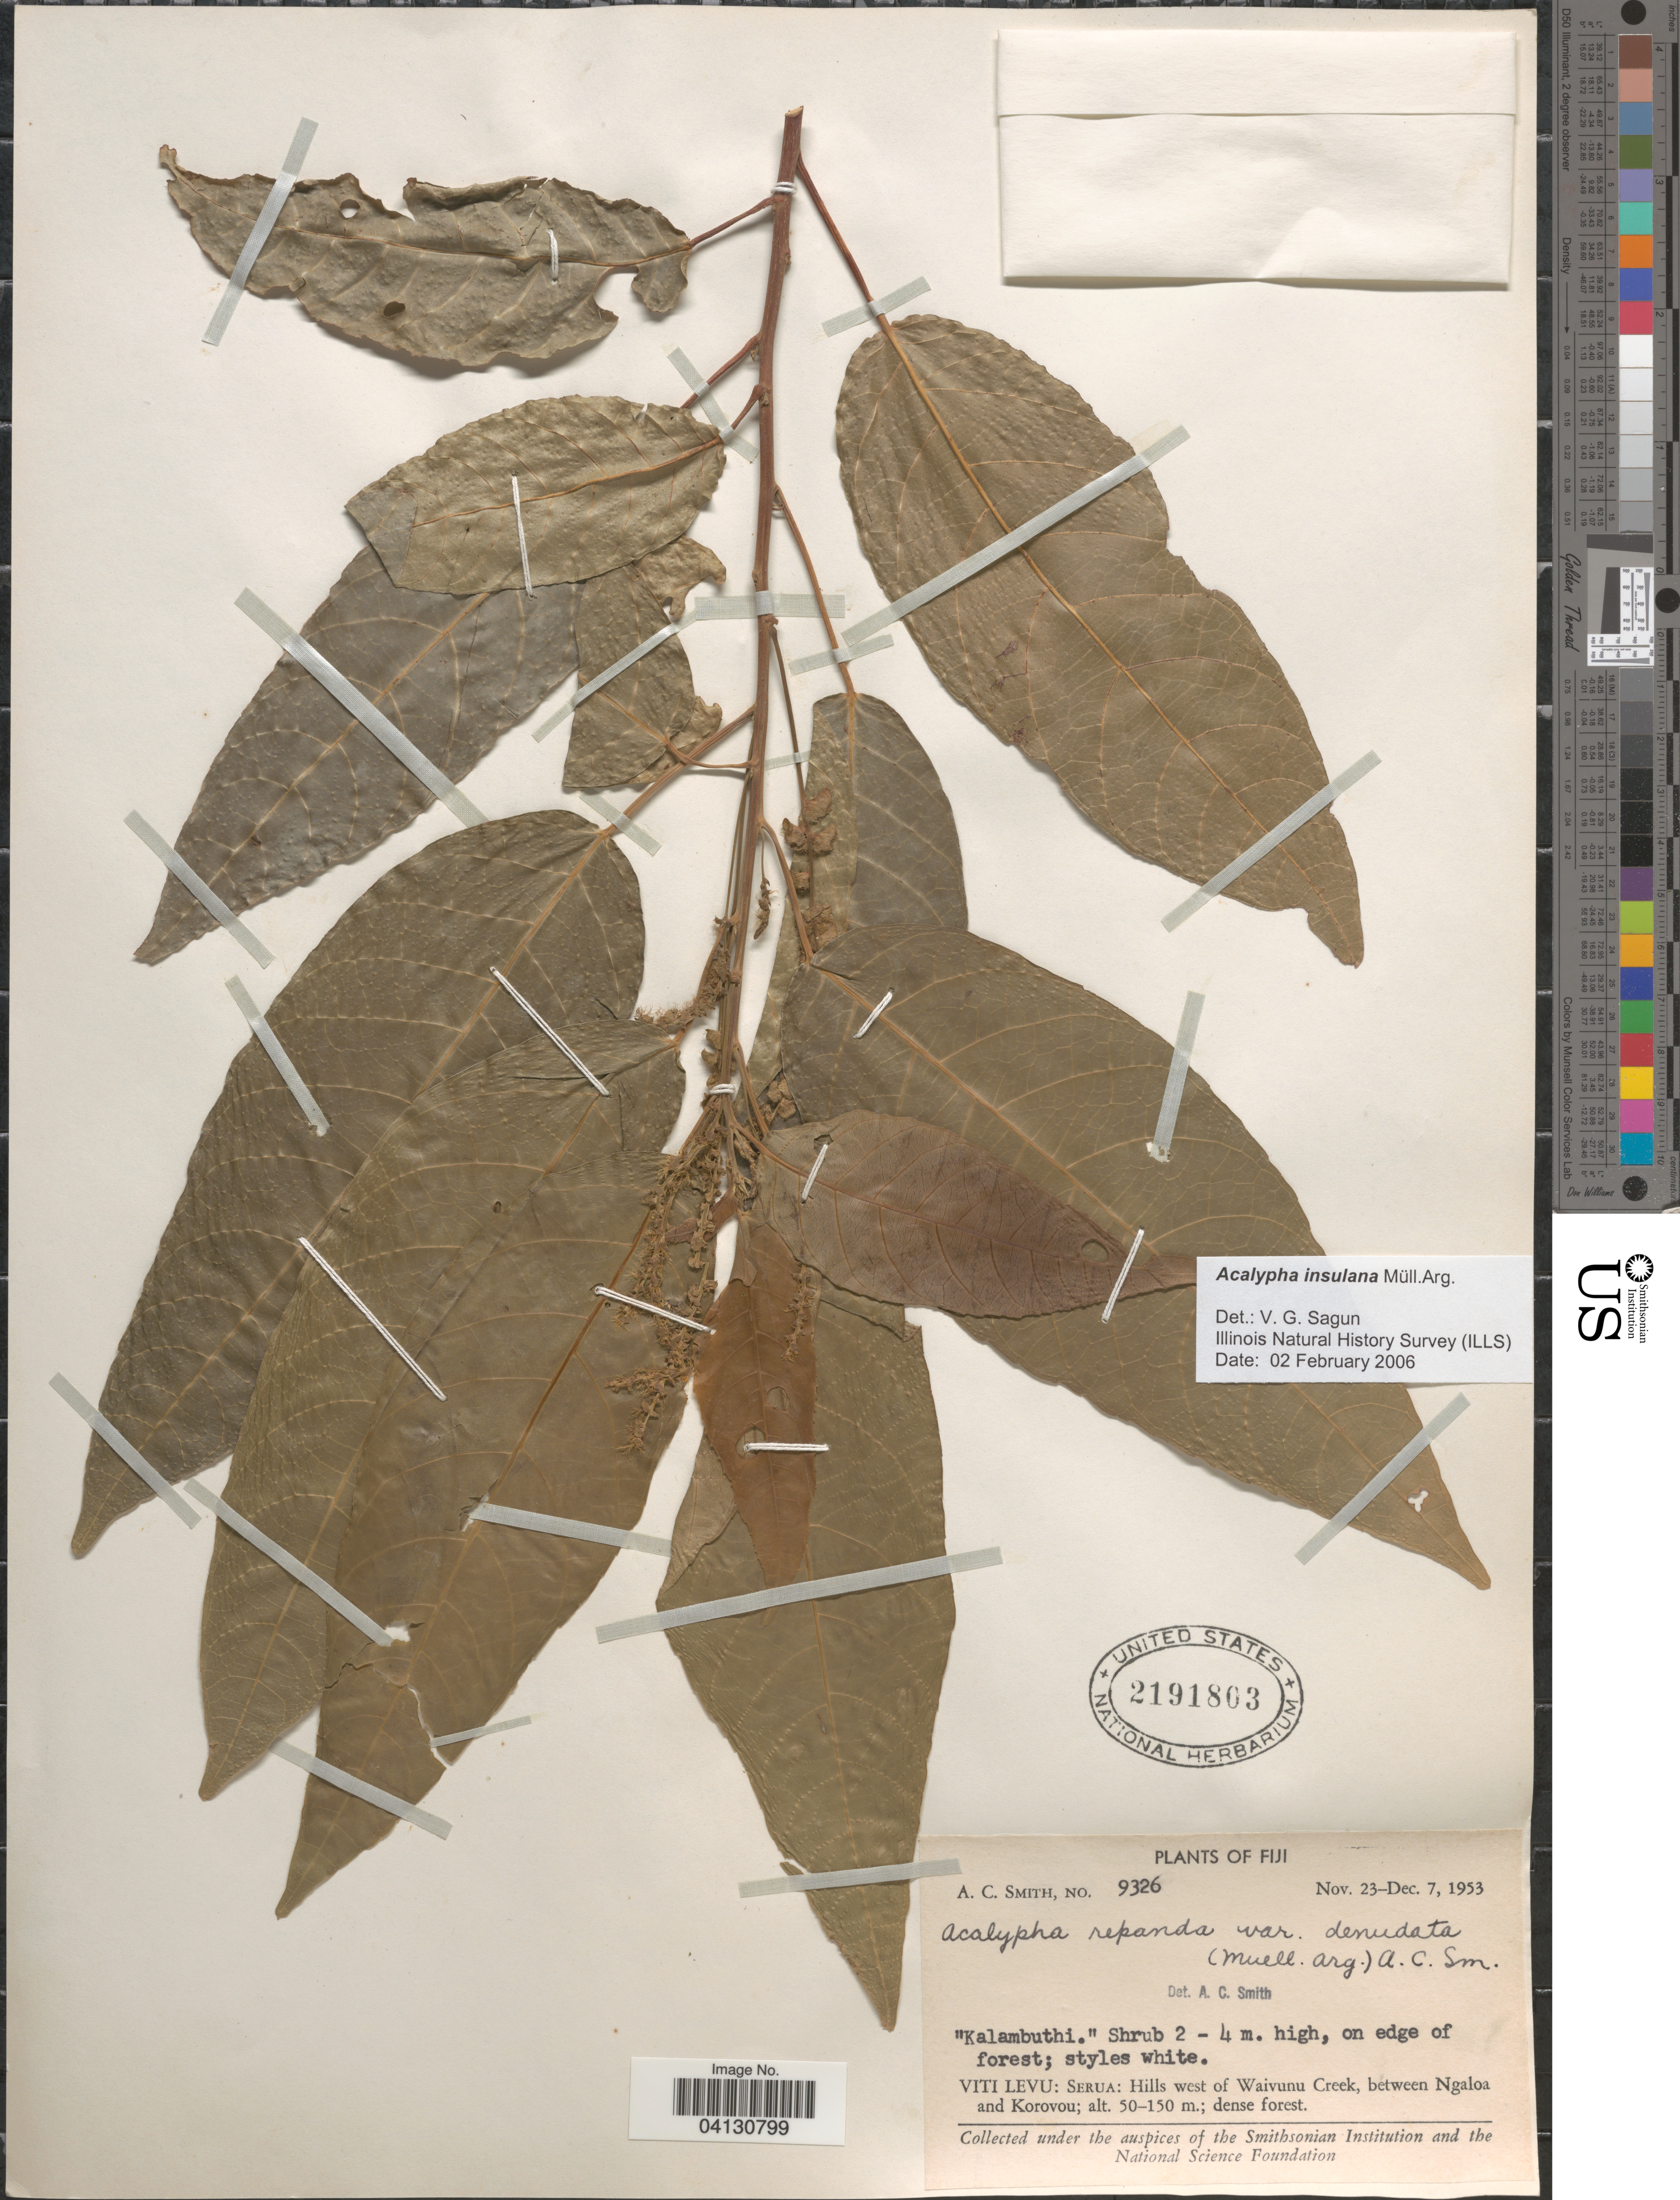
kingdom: Plantae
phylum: Tracheophyta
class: Magnoliopsida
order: Malpighiales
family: Euphorbiaceae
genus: Acalypha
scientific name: Acalypha insulana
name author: Müll. Arg.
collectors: A. C. Smith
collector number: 9326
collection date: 1953-11-23/1953-12-07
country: Fiji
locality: Viti Levu: Serua: hills west of Waivunu Creek, between Ngaloa and Korovou.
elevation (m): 50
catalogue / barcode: US 2191803